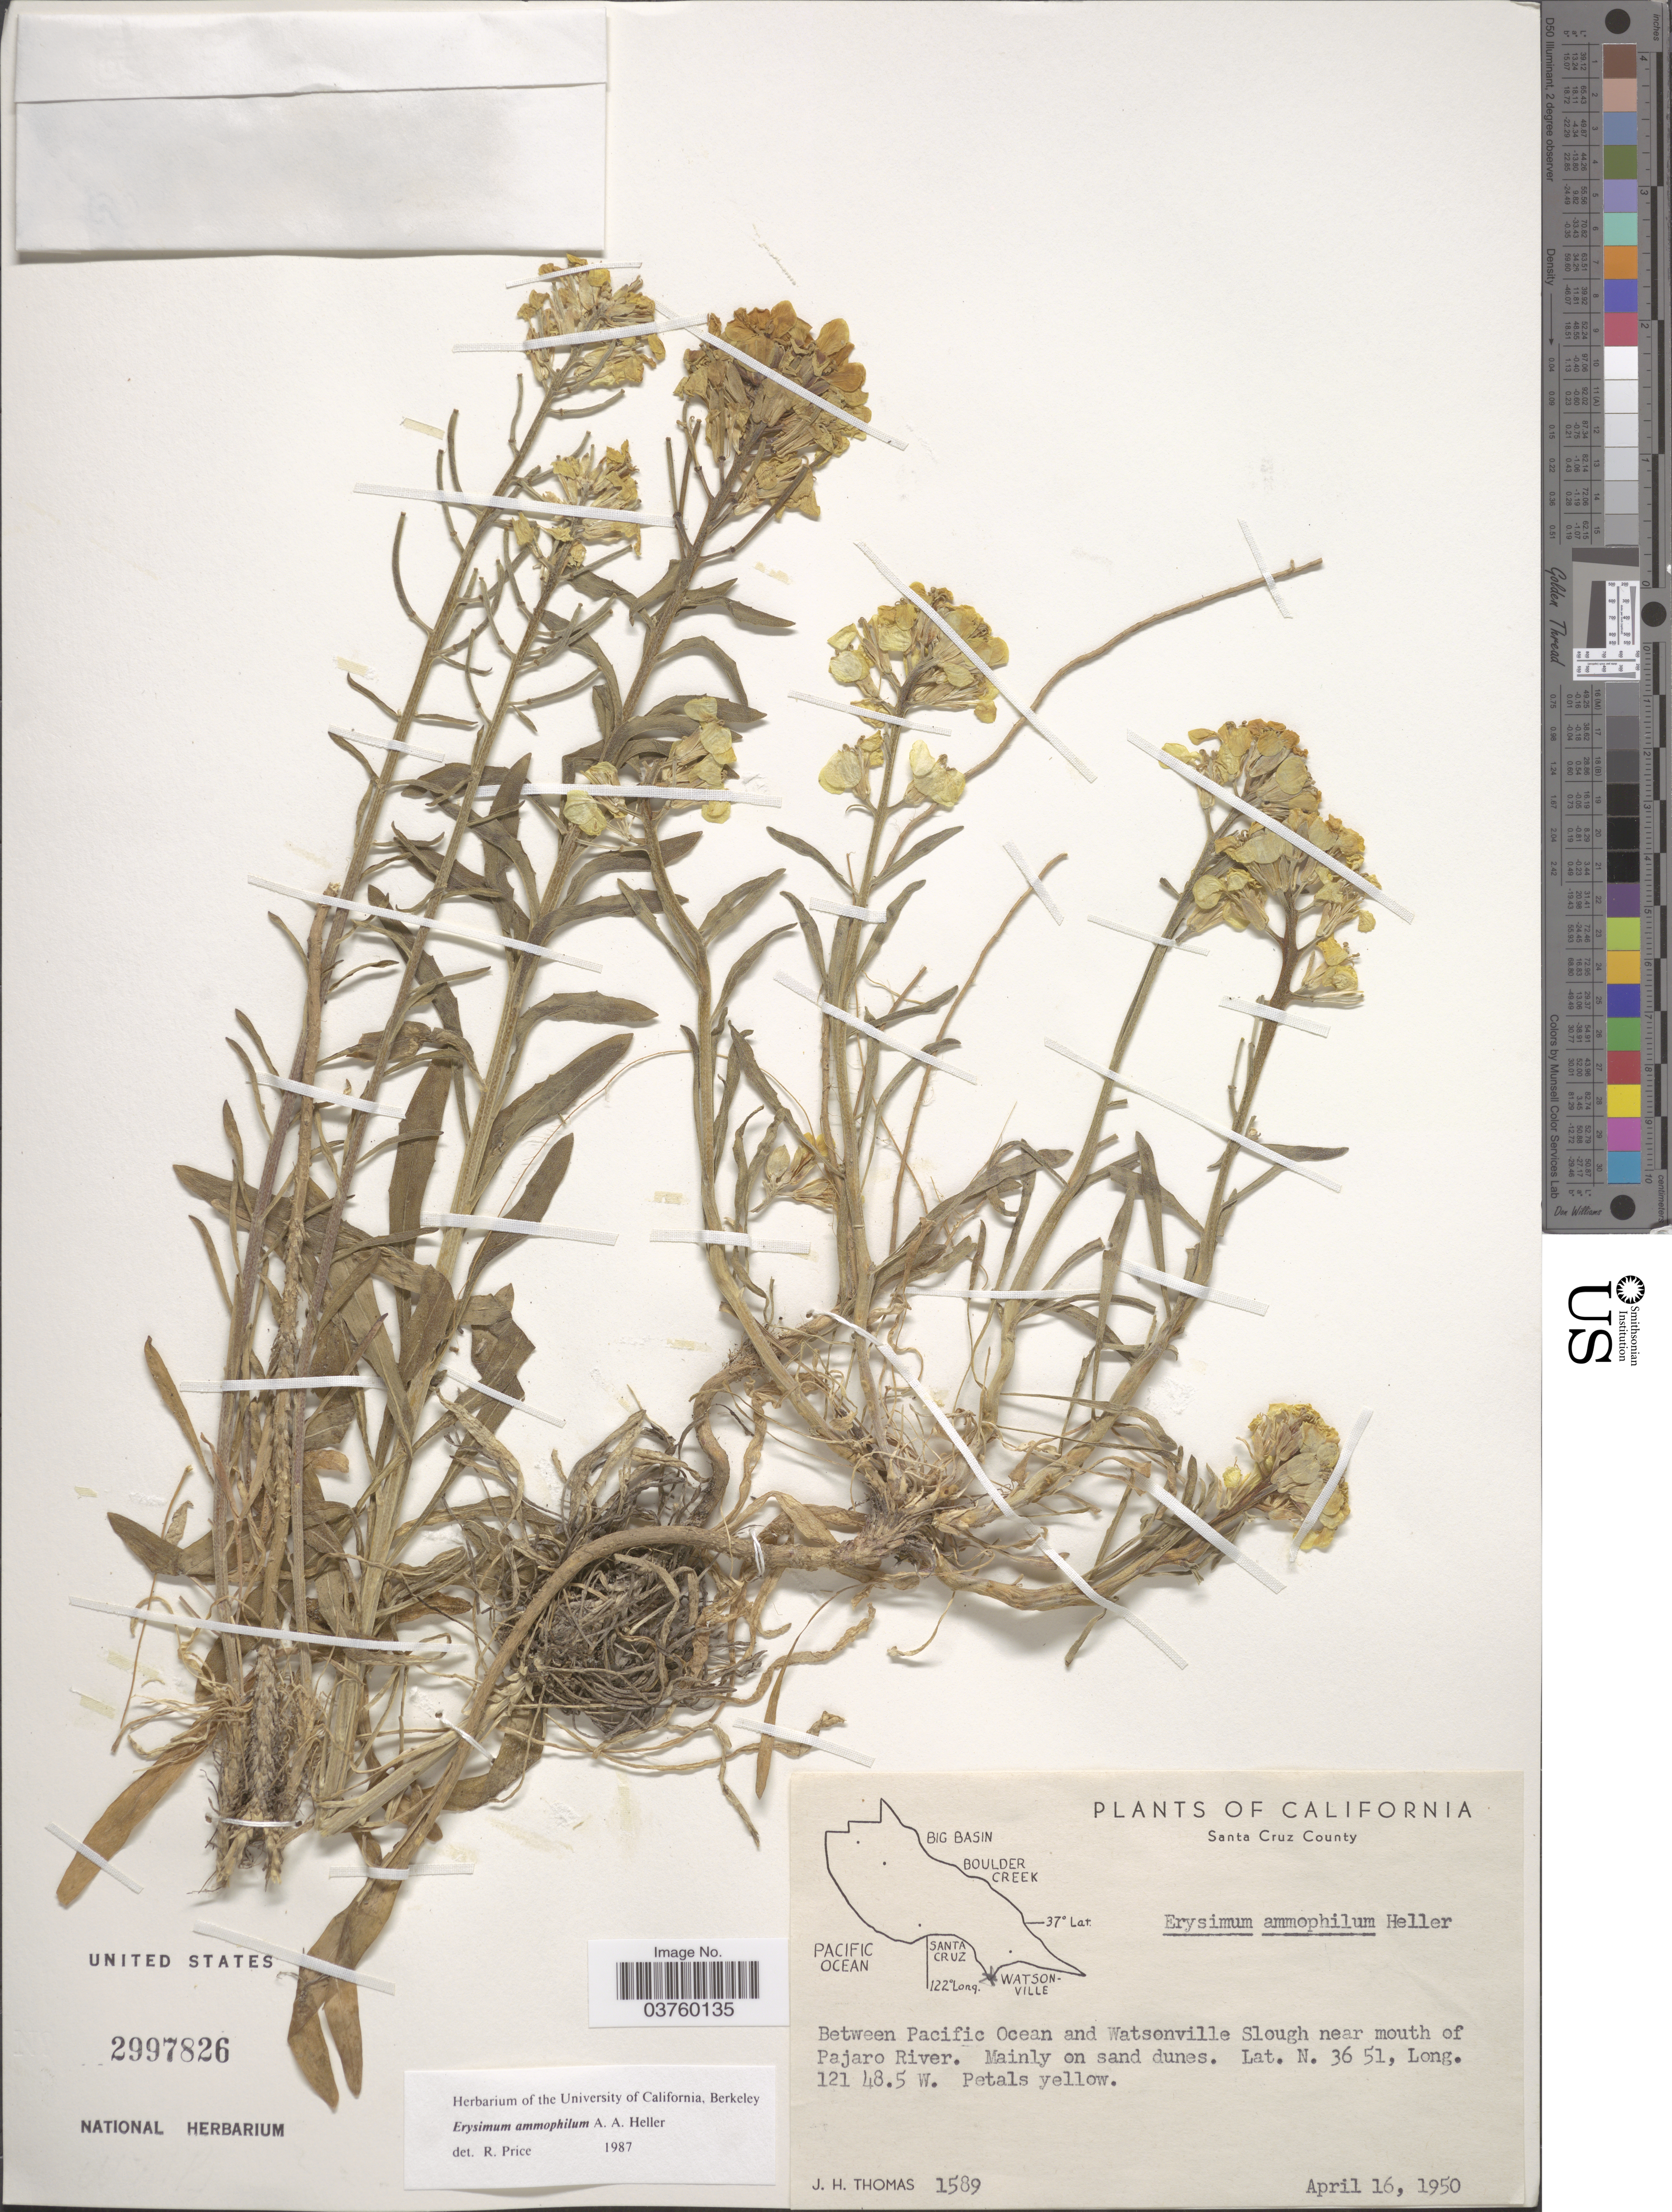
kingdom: Plantae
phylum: Tracheophyta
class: Magnoliopsida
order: Brassicales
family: Brassicaceae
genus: Erysimum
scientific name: Erysimum ammophilum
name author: A. Heller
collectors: J. H. Thomas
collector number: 1589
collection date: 1950-04-16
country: United States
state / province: California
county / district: Santa Cruz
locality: Santa Cruz County. Between Pacific Ocean and Watsonville Slough near mouth of Pajaro River.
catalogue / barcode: US 2997826